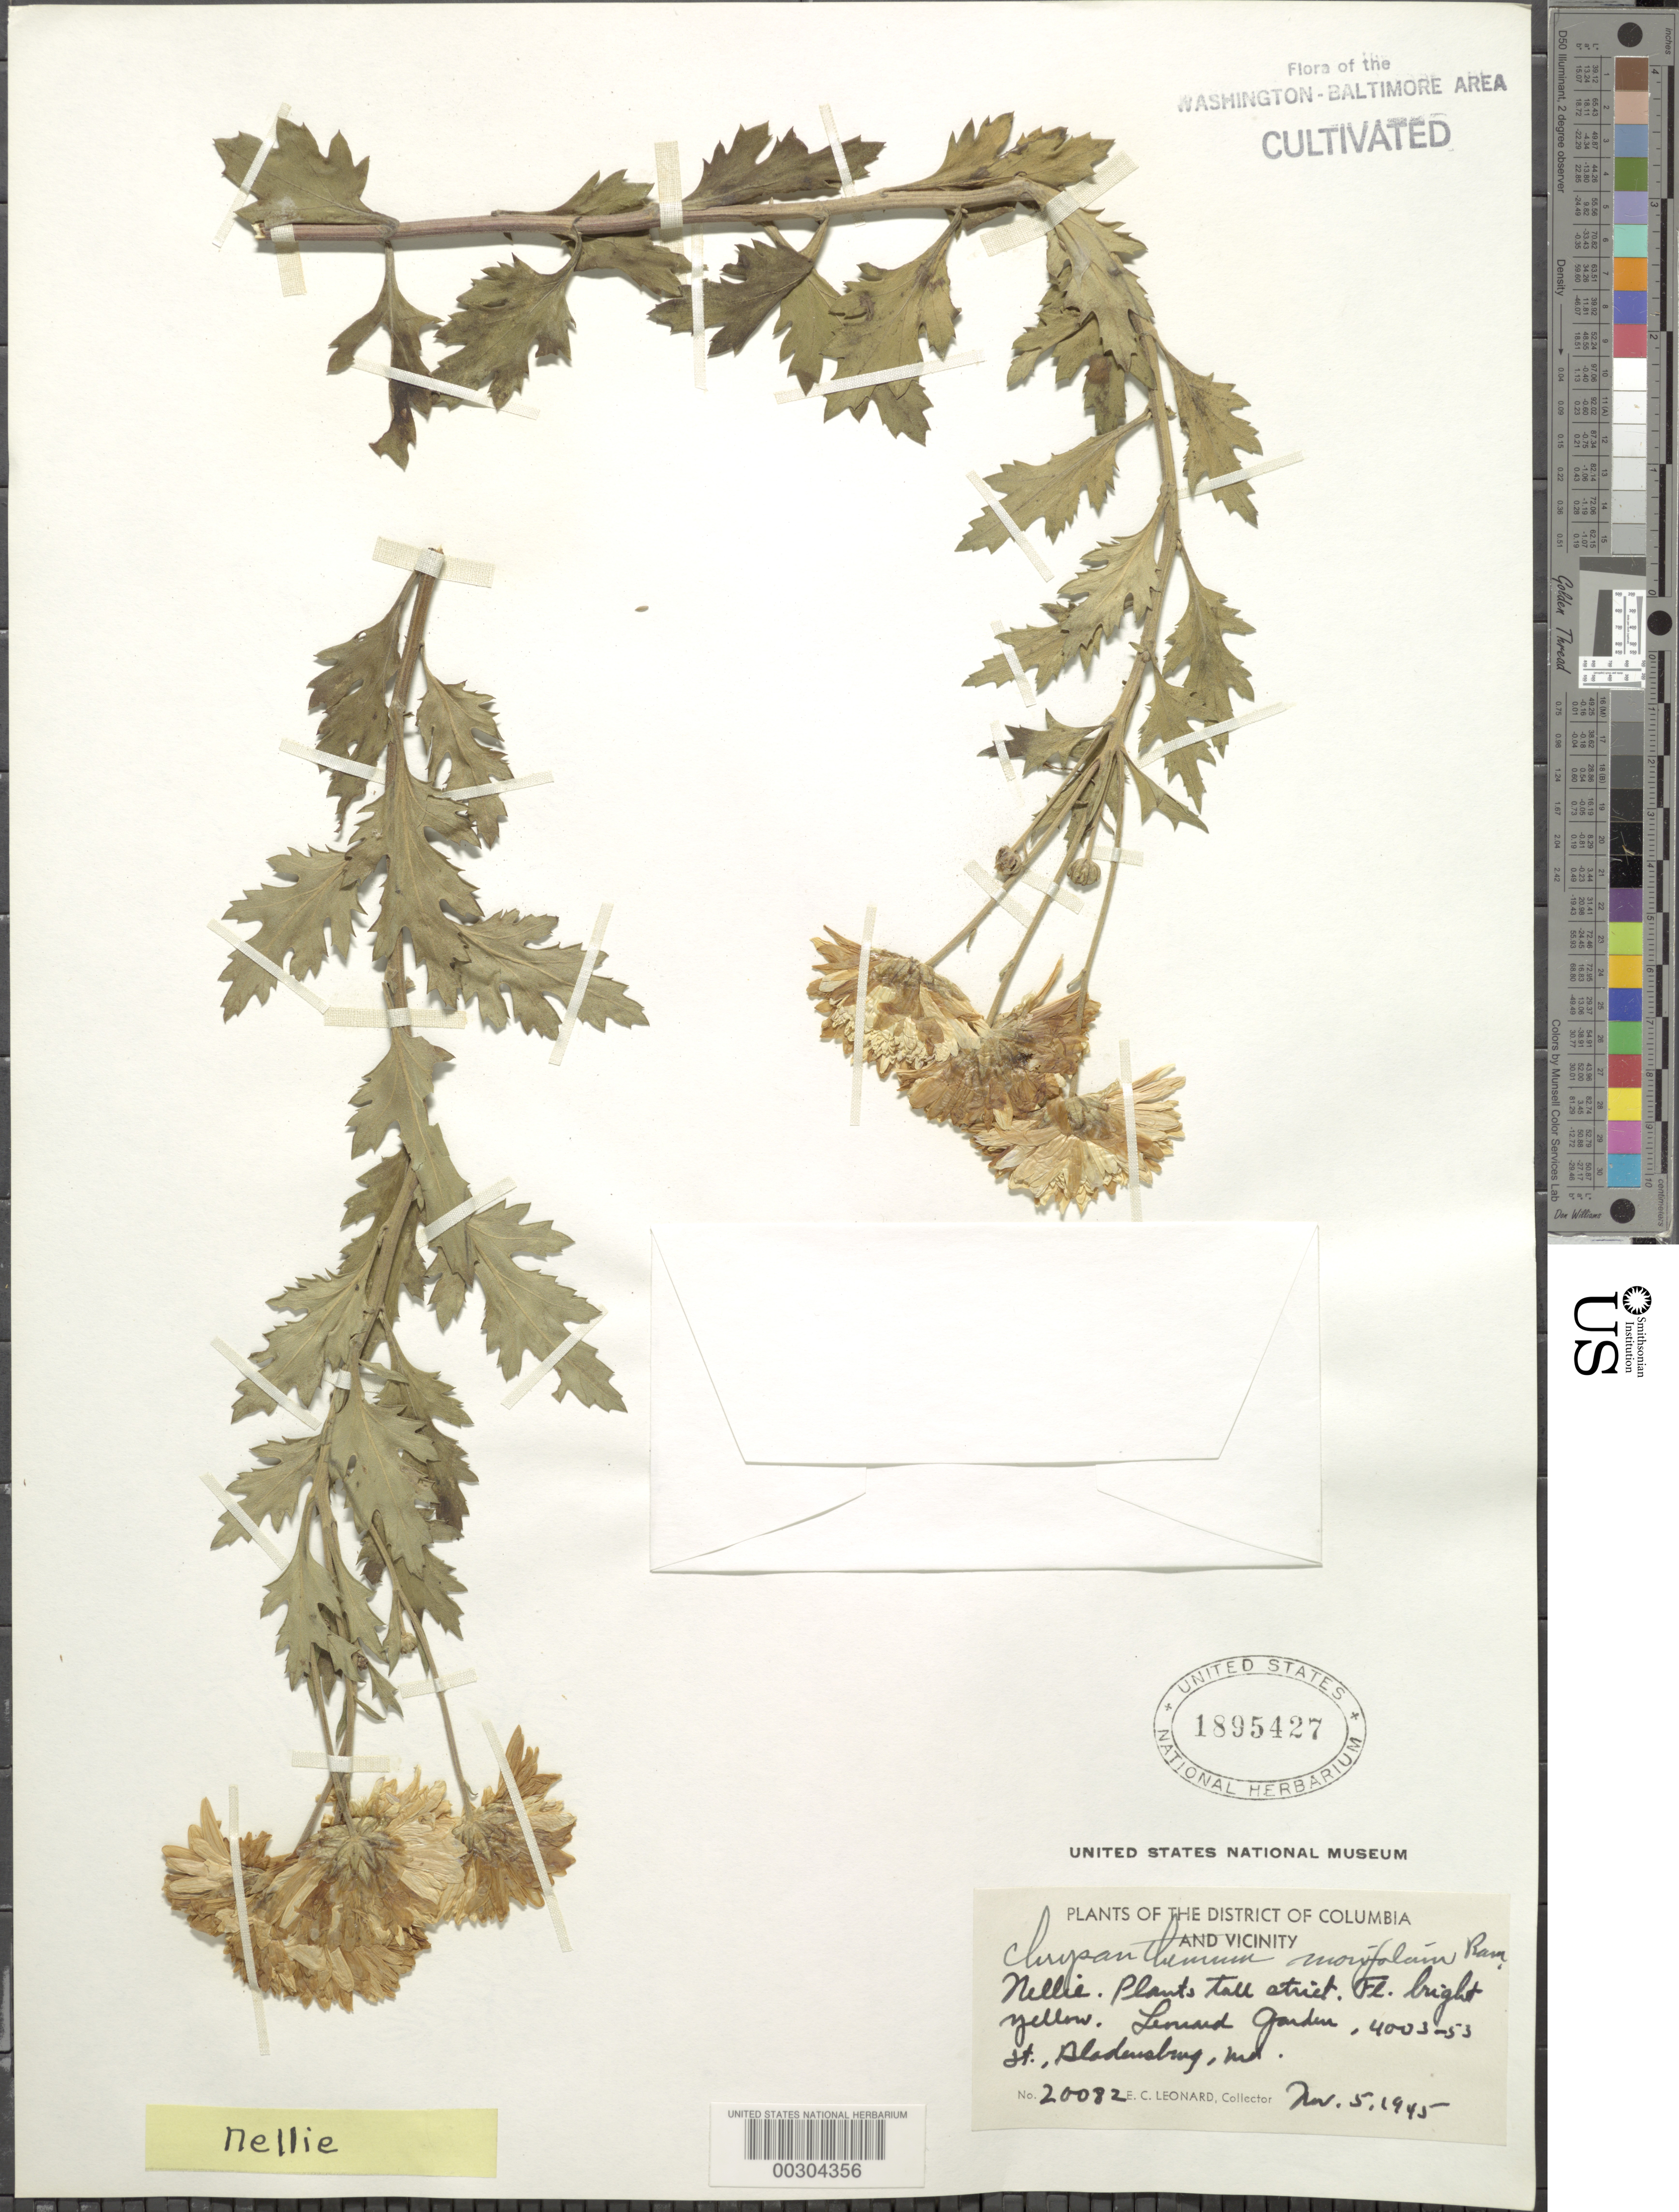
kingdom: Plantae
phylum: Tracheophyta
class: Magnoliopsida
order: Asterales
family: Asteraceae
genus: Chrysanthemum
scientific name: Chrysanthemum morifolium 'Nellie'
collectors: E. C. Leonard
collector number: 20082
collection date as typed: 05 Nov 1945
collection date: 1945-11-05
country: United States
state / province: Maryland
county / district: Prince George's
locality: Bladensburg, 4003 53 St, Leonard's garden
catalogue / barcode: US 1895427